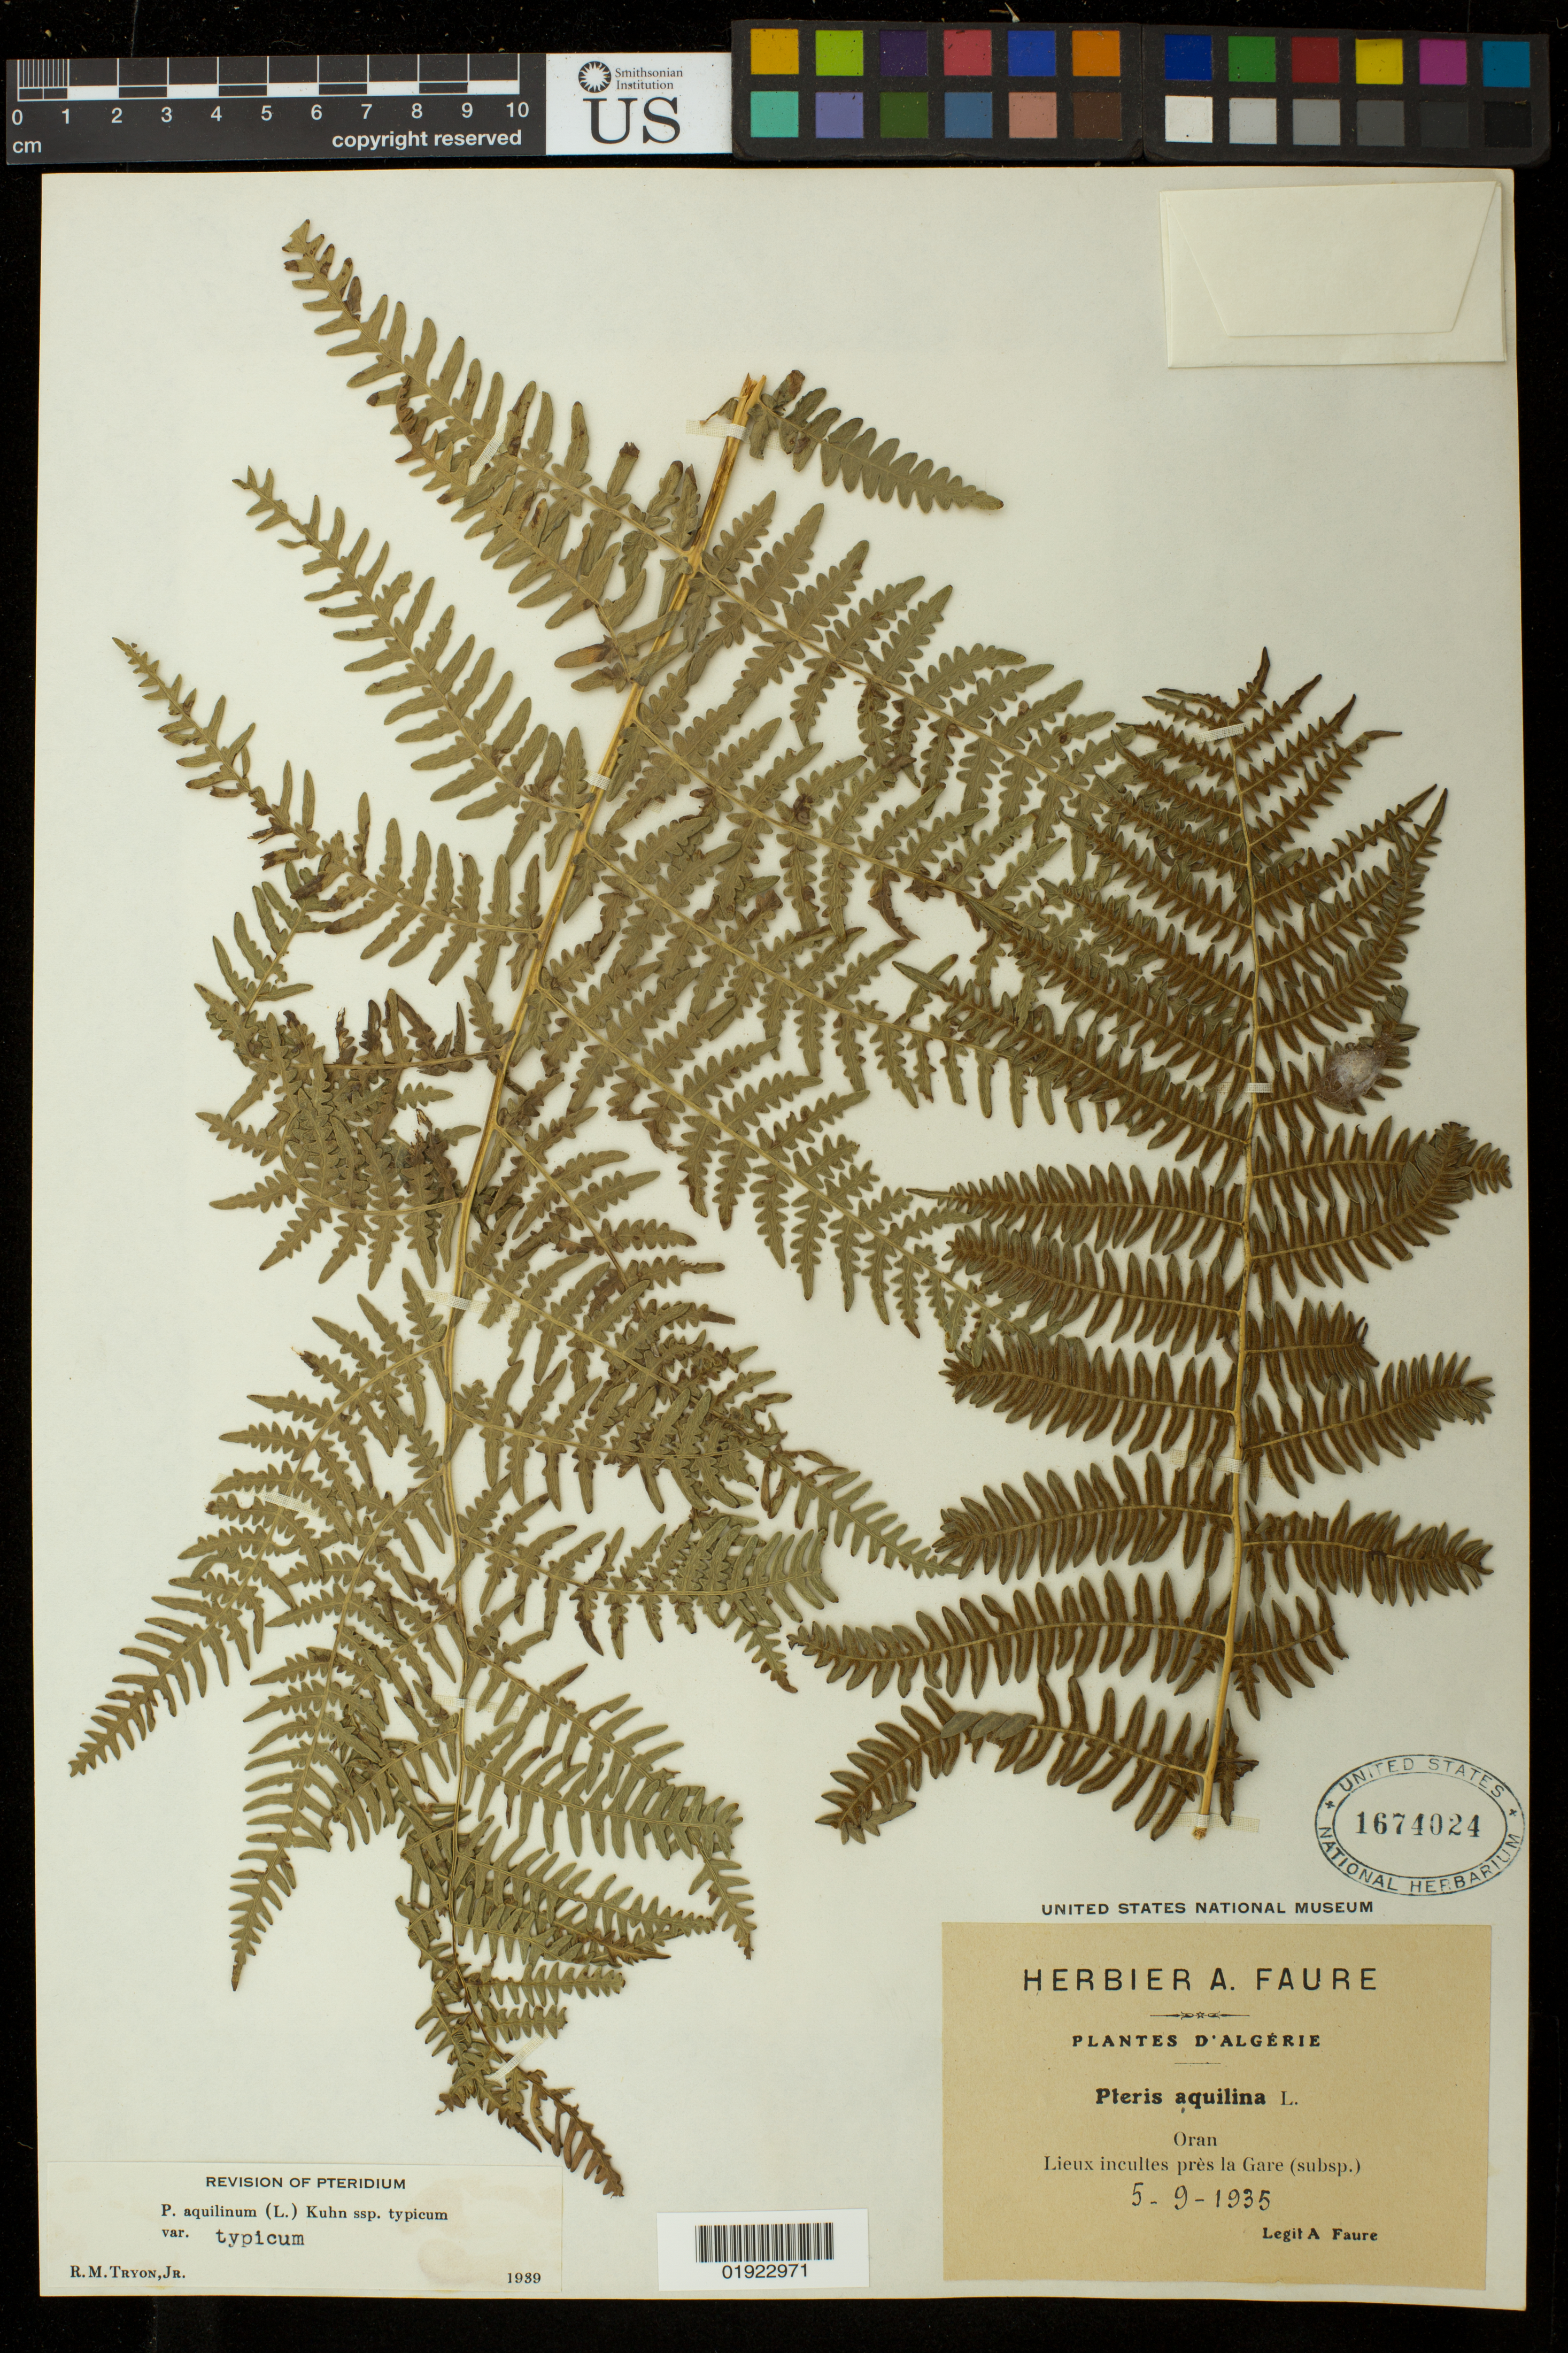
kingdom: Plantae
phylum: Tracheophyta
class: Polypodiopsida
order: Polypodiales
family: Dennstaedtiaceae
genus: Pteridium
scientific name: Pteridium aquilinum var. typicum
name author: R.M. Tryon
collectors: A. Faure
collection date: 1935-09-05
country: Algeria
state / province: Oran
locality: Lieux incultes pres la Gare.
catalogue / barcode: US 1674024